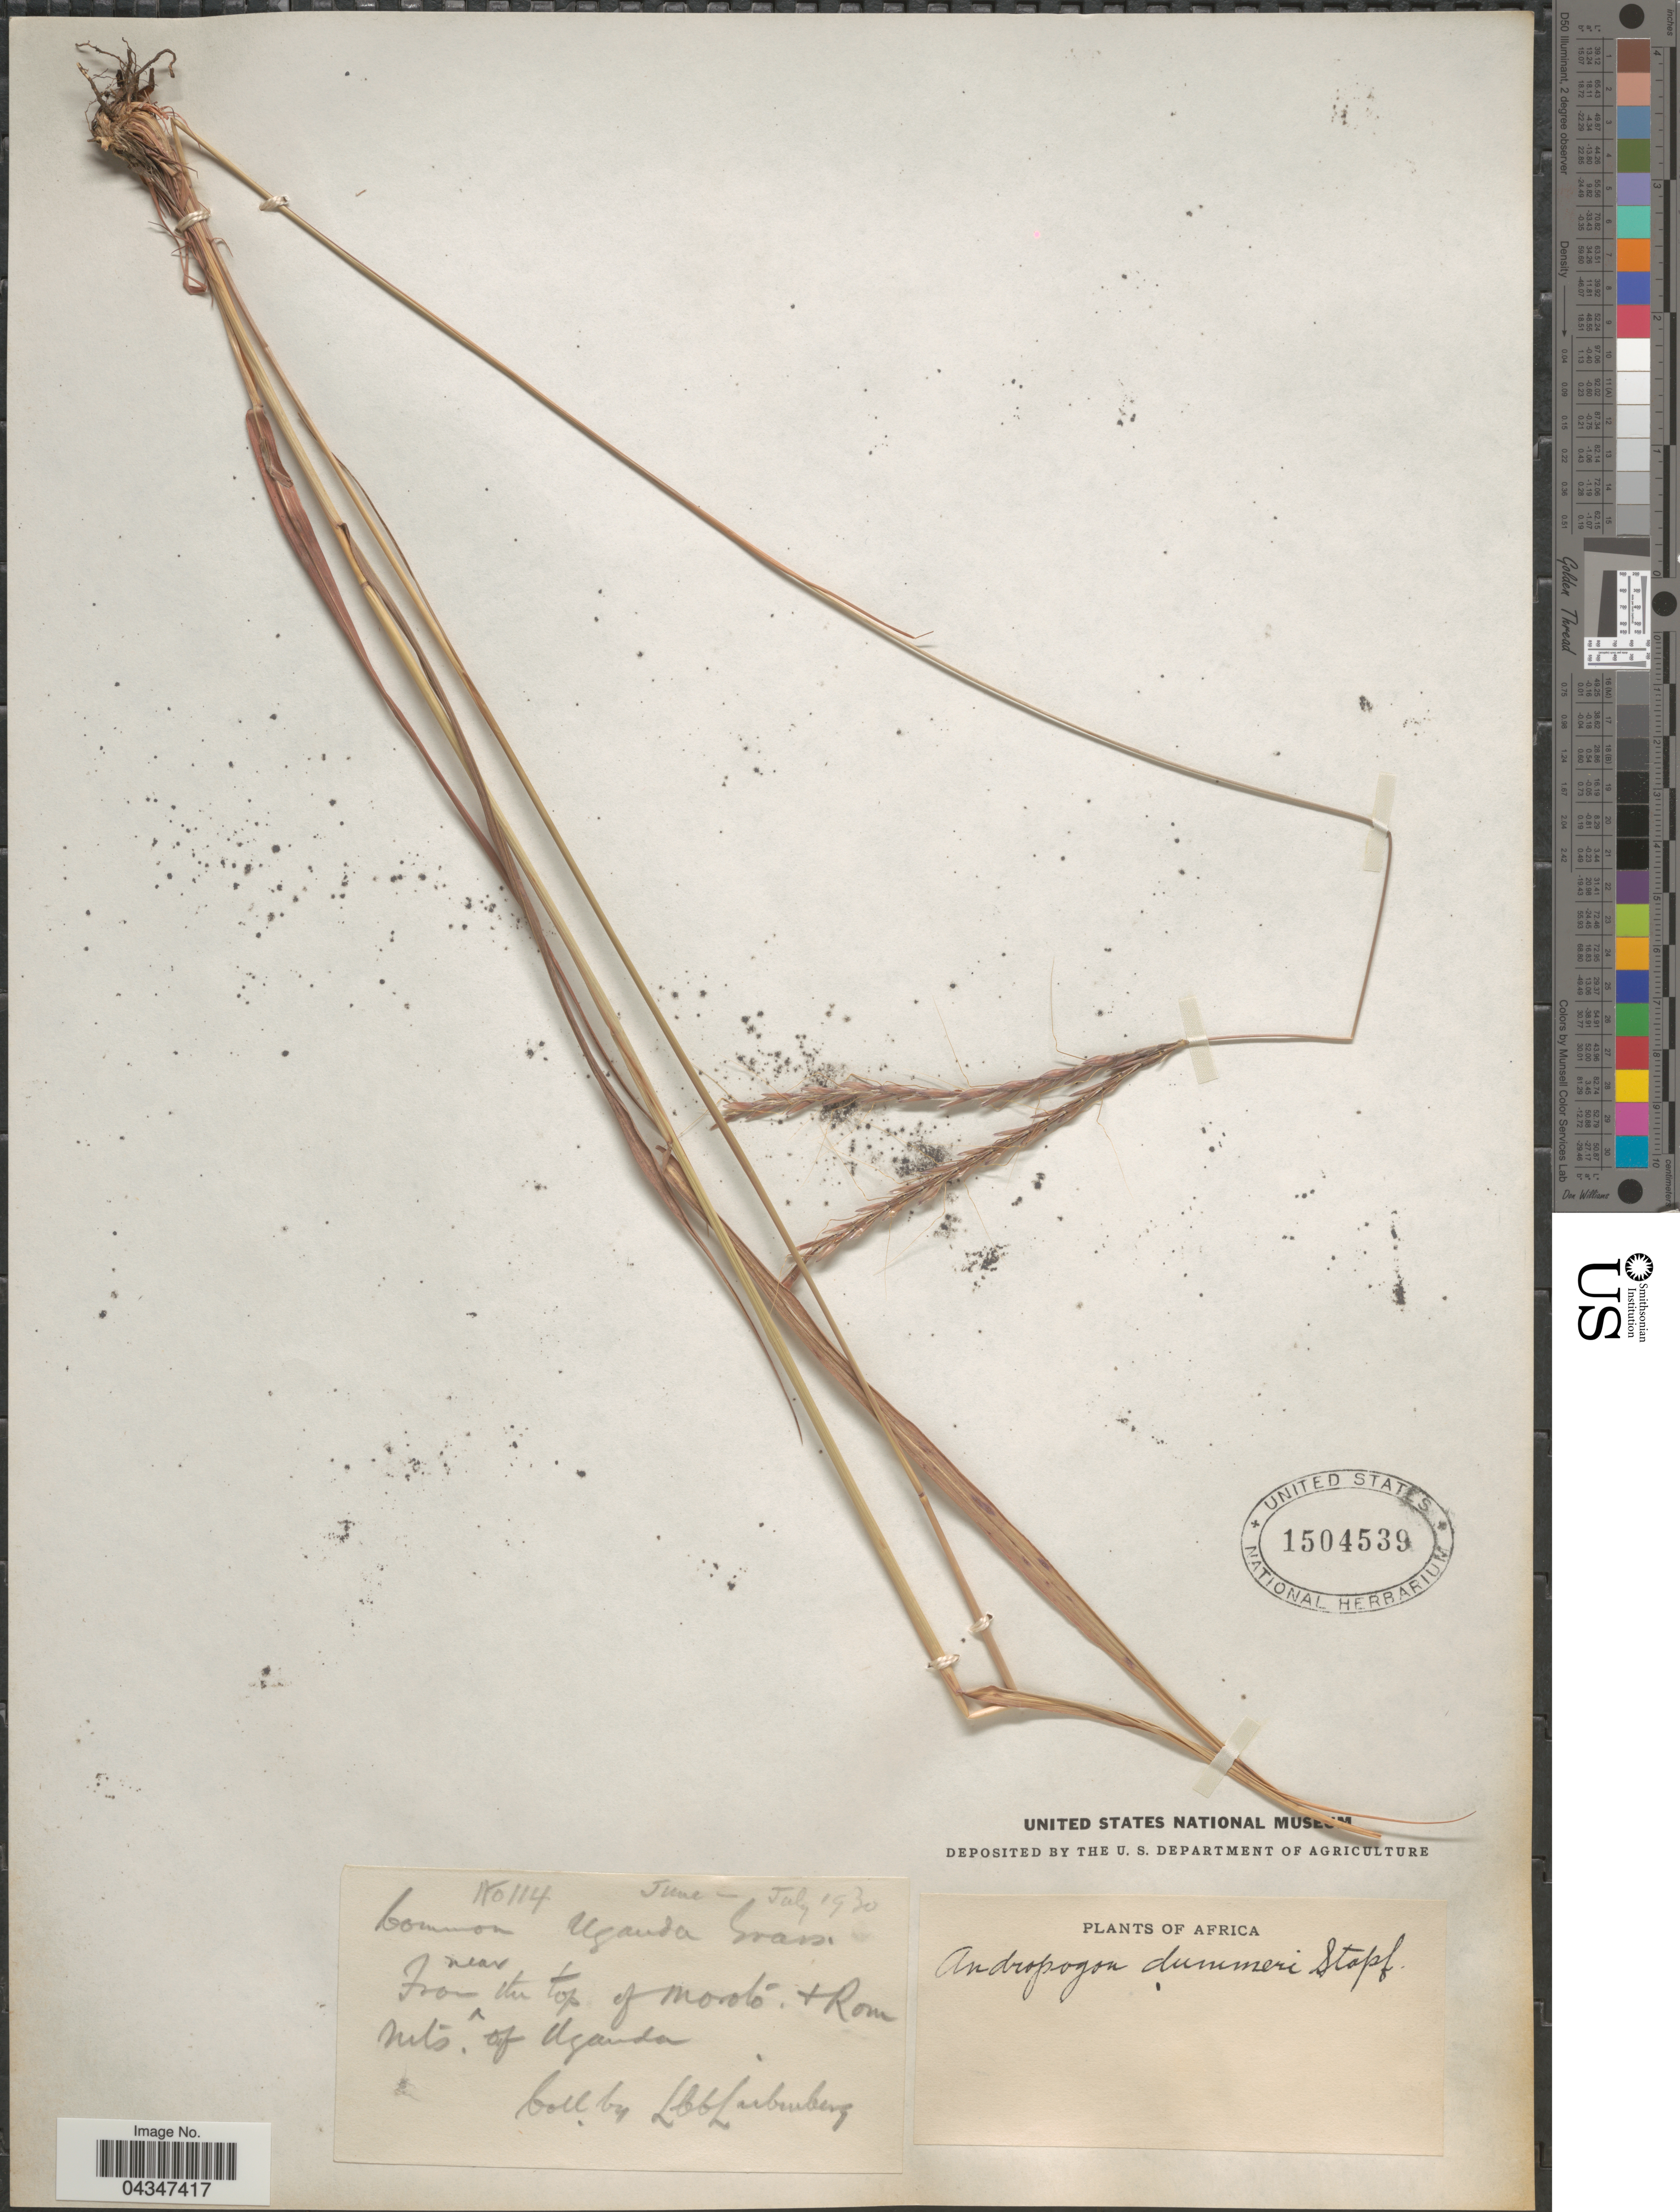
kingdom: Plantae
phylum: Tracheophyta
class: Liliopsida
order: Poales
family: Poaceae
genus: Andropogon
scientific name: Andropogon schirensis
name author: Hochst. ex A. Rich.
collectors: L. Liebenberg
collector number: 114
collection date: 1930-06/1930-07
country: Uganda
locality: Near the top of Moroto & Rom Mts. of Uganda.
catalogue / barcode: US 1504539